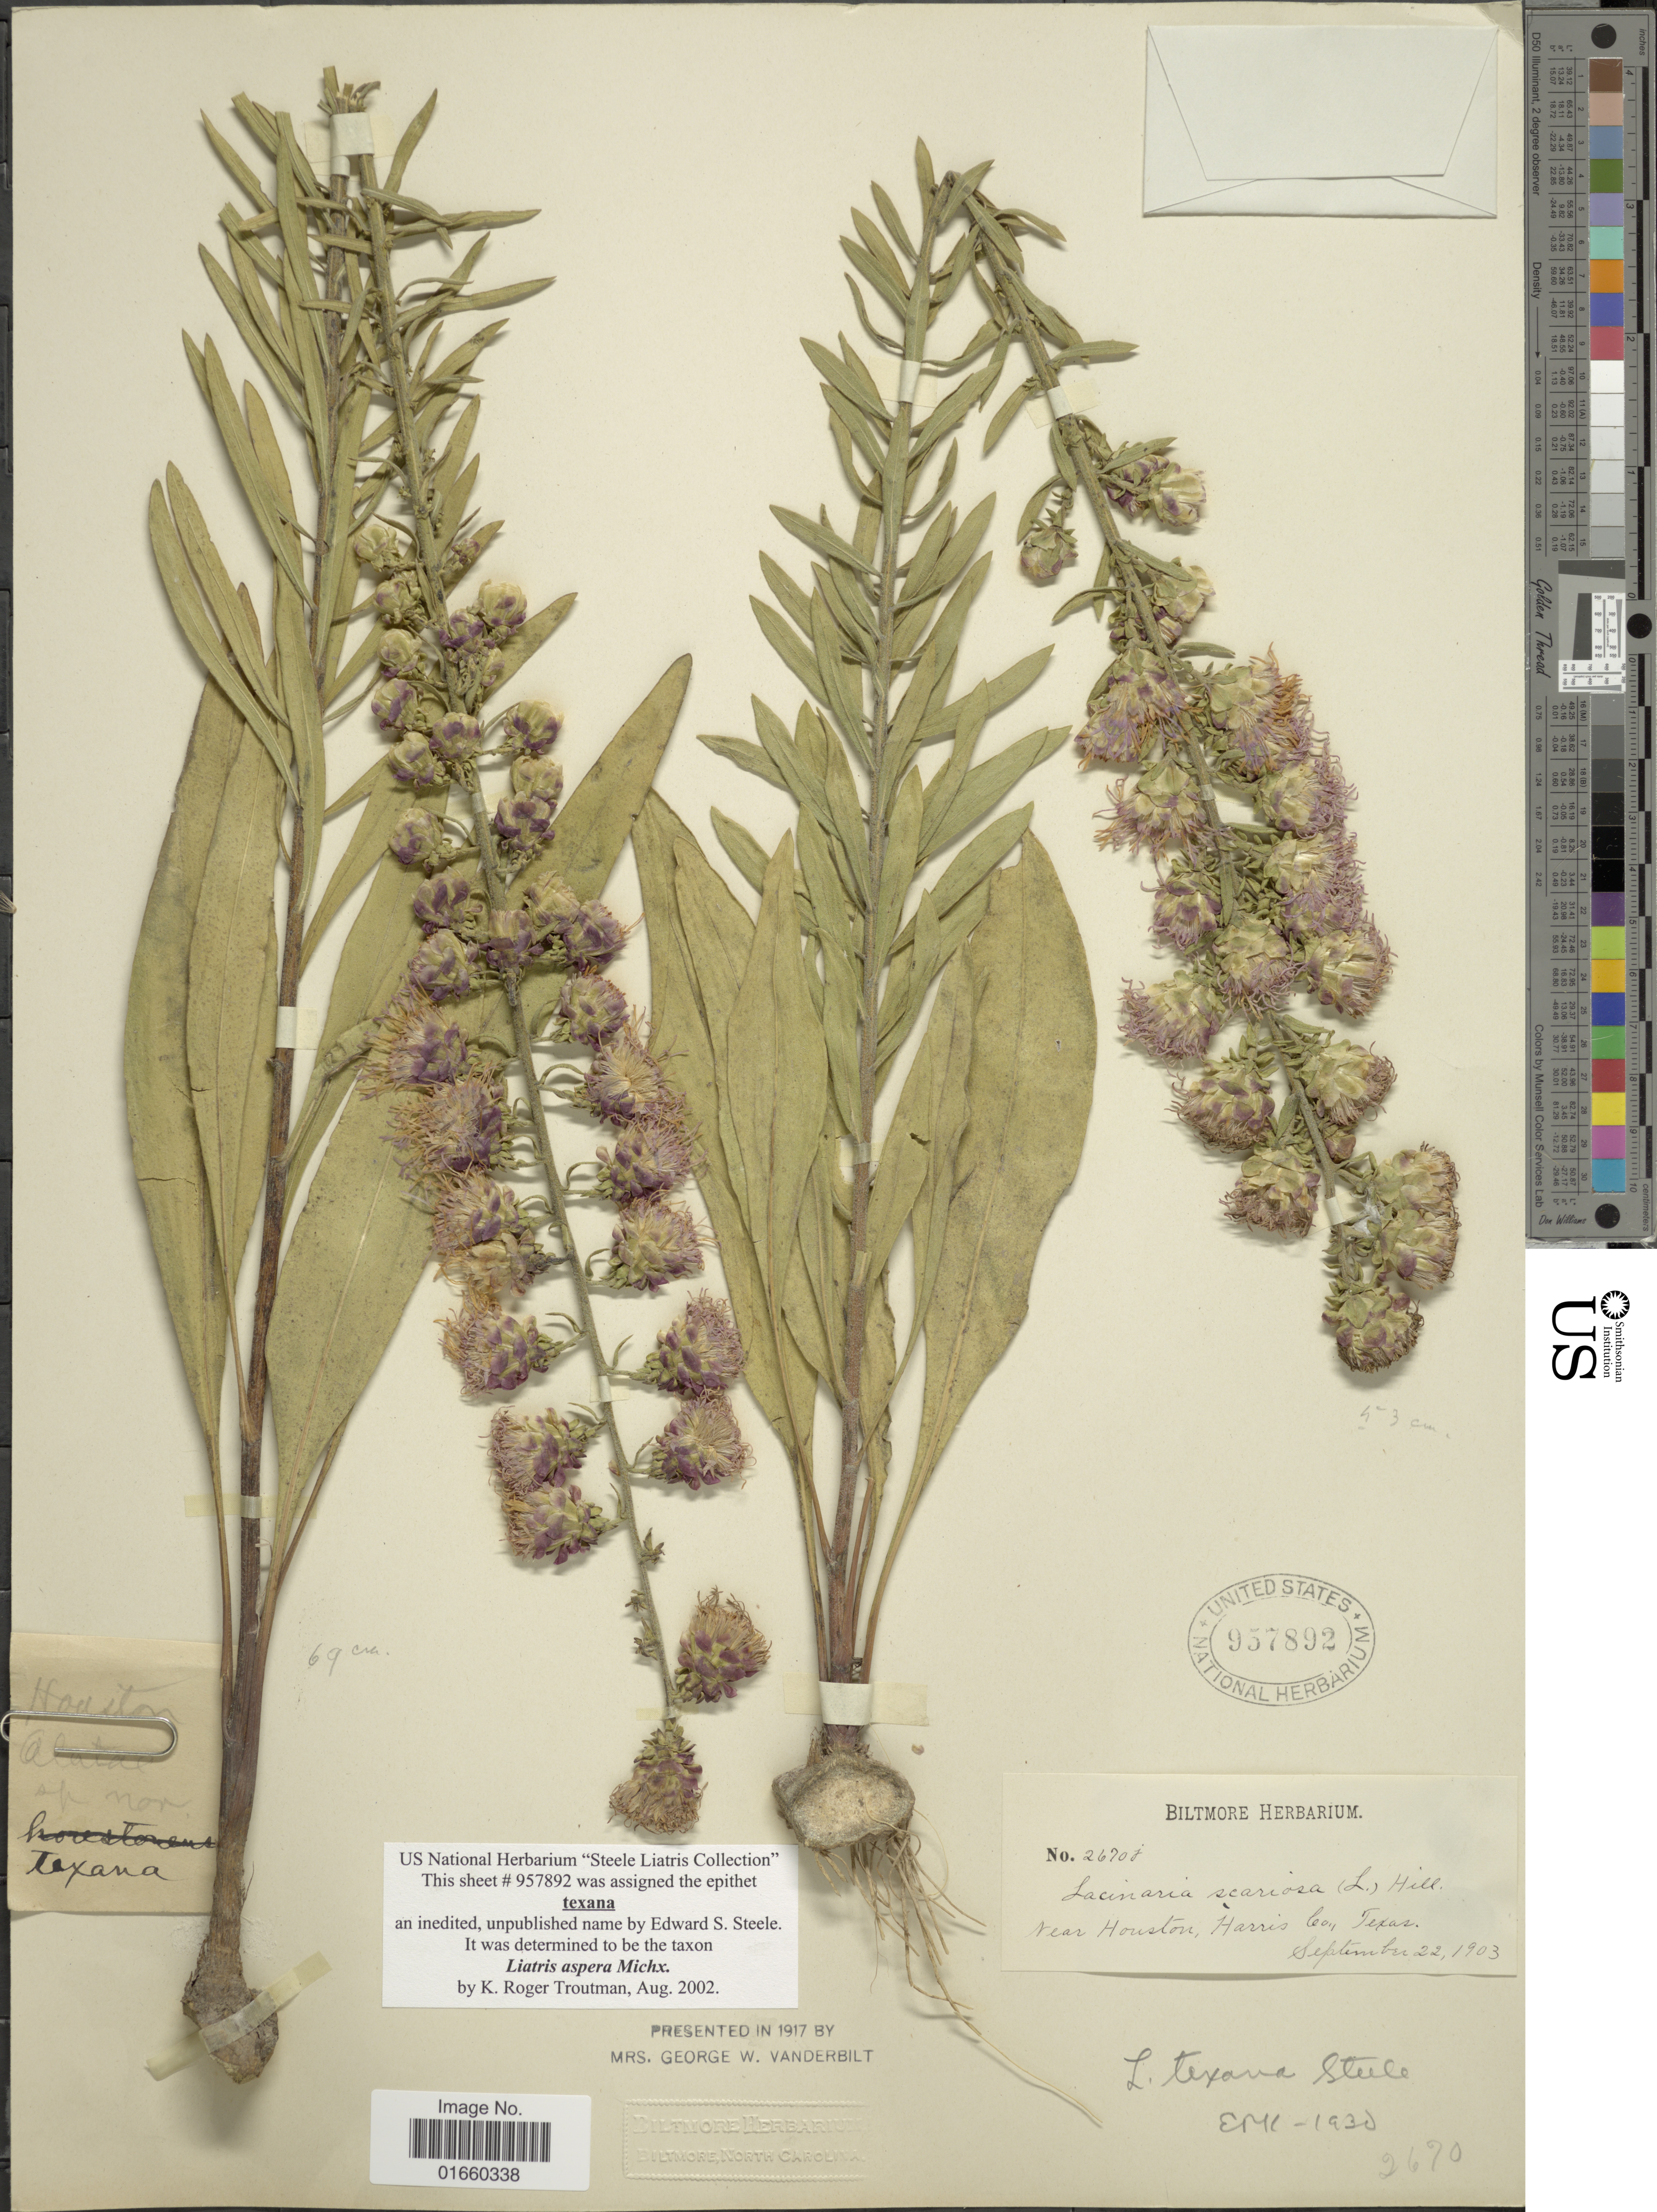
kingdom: Plantae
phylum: Tracheophyta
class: Magnoliopsida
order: Asterales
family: Asteraceae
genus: Liatris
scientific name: Liatris aspera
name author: Michx.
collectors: ex herb. Biltmore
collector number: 2670j*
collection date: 1903-09-22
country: United States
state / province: Texas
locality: Near Houston, Harris Co.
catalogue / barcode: US 957892